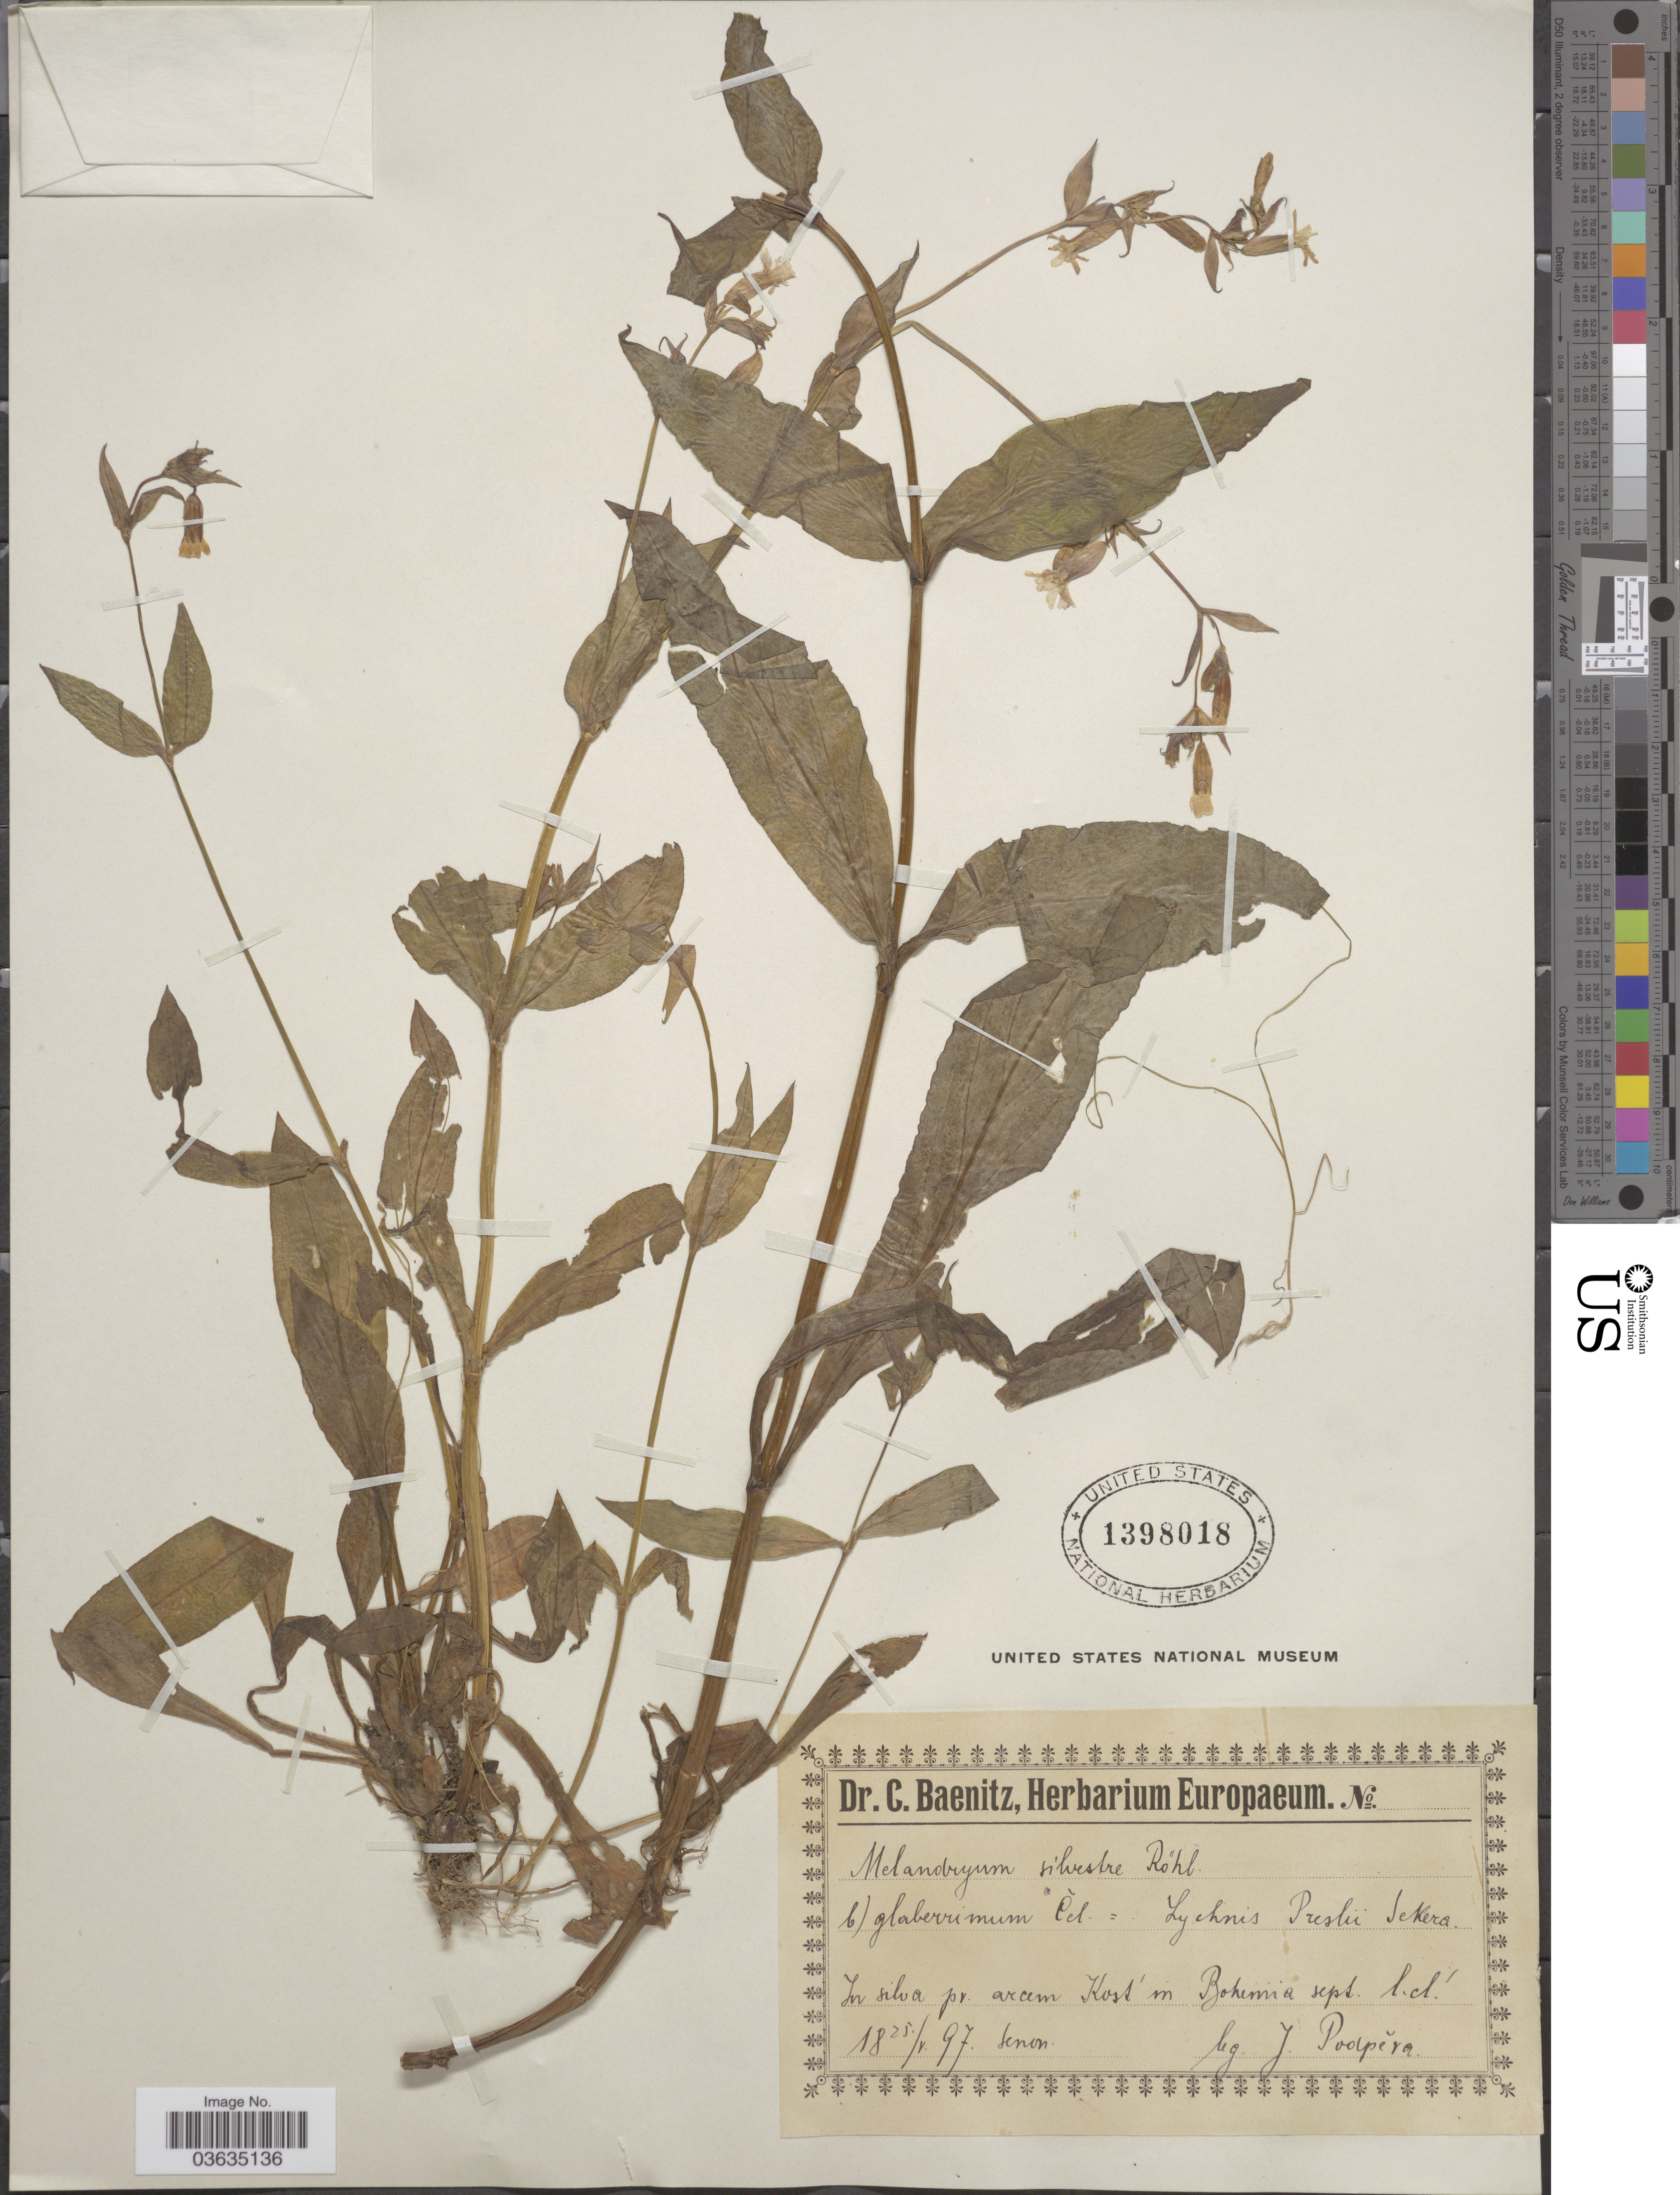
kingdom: Plantae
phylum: Tracheophyta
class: Magnoliopsida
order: Caryophyllales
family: Caryophyllaceae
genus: Silene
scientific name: Silene sp.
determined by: Strong, Mark T., (BOT), Smithsonian Institution - National Museum of Natural History (UNITED STATES)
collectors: J. Podpera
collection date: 1897-05-25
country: Czechia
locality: In silva pr. arcem Kost' in Bohemia sept. licl. [interpreted]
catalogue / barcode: US 1398018